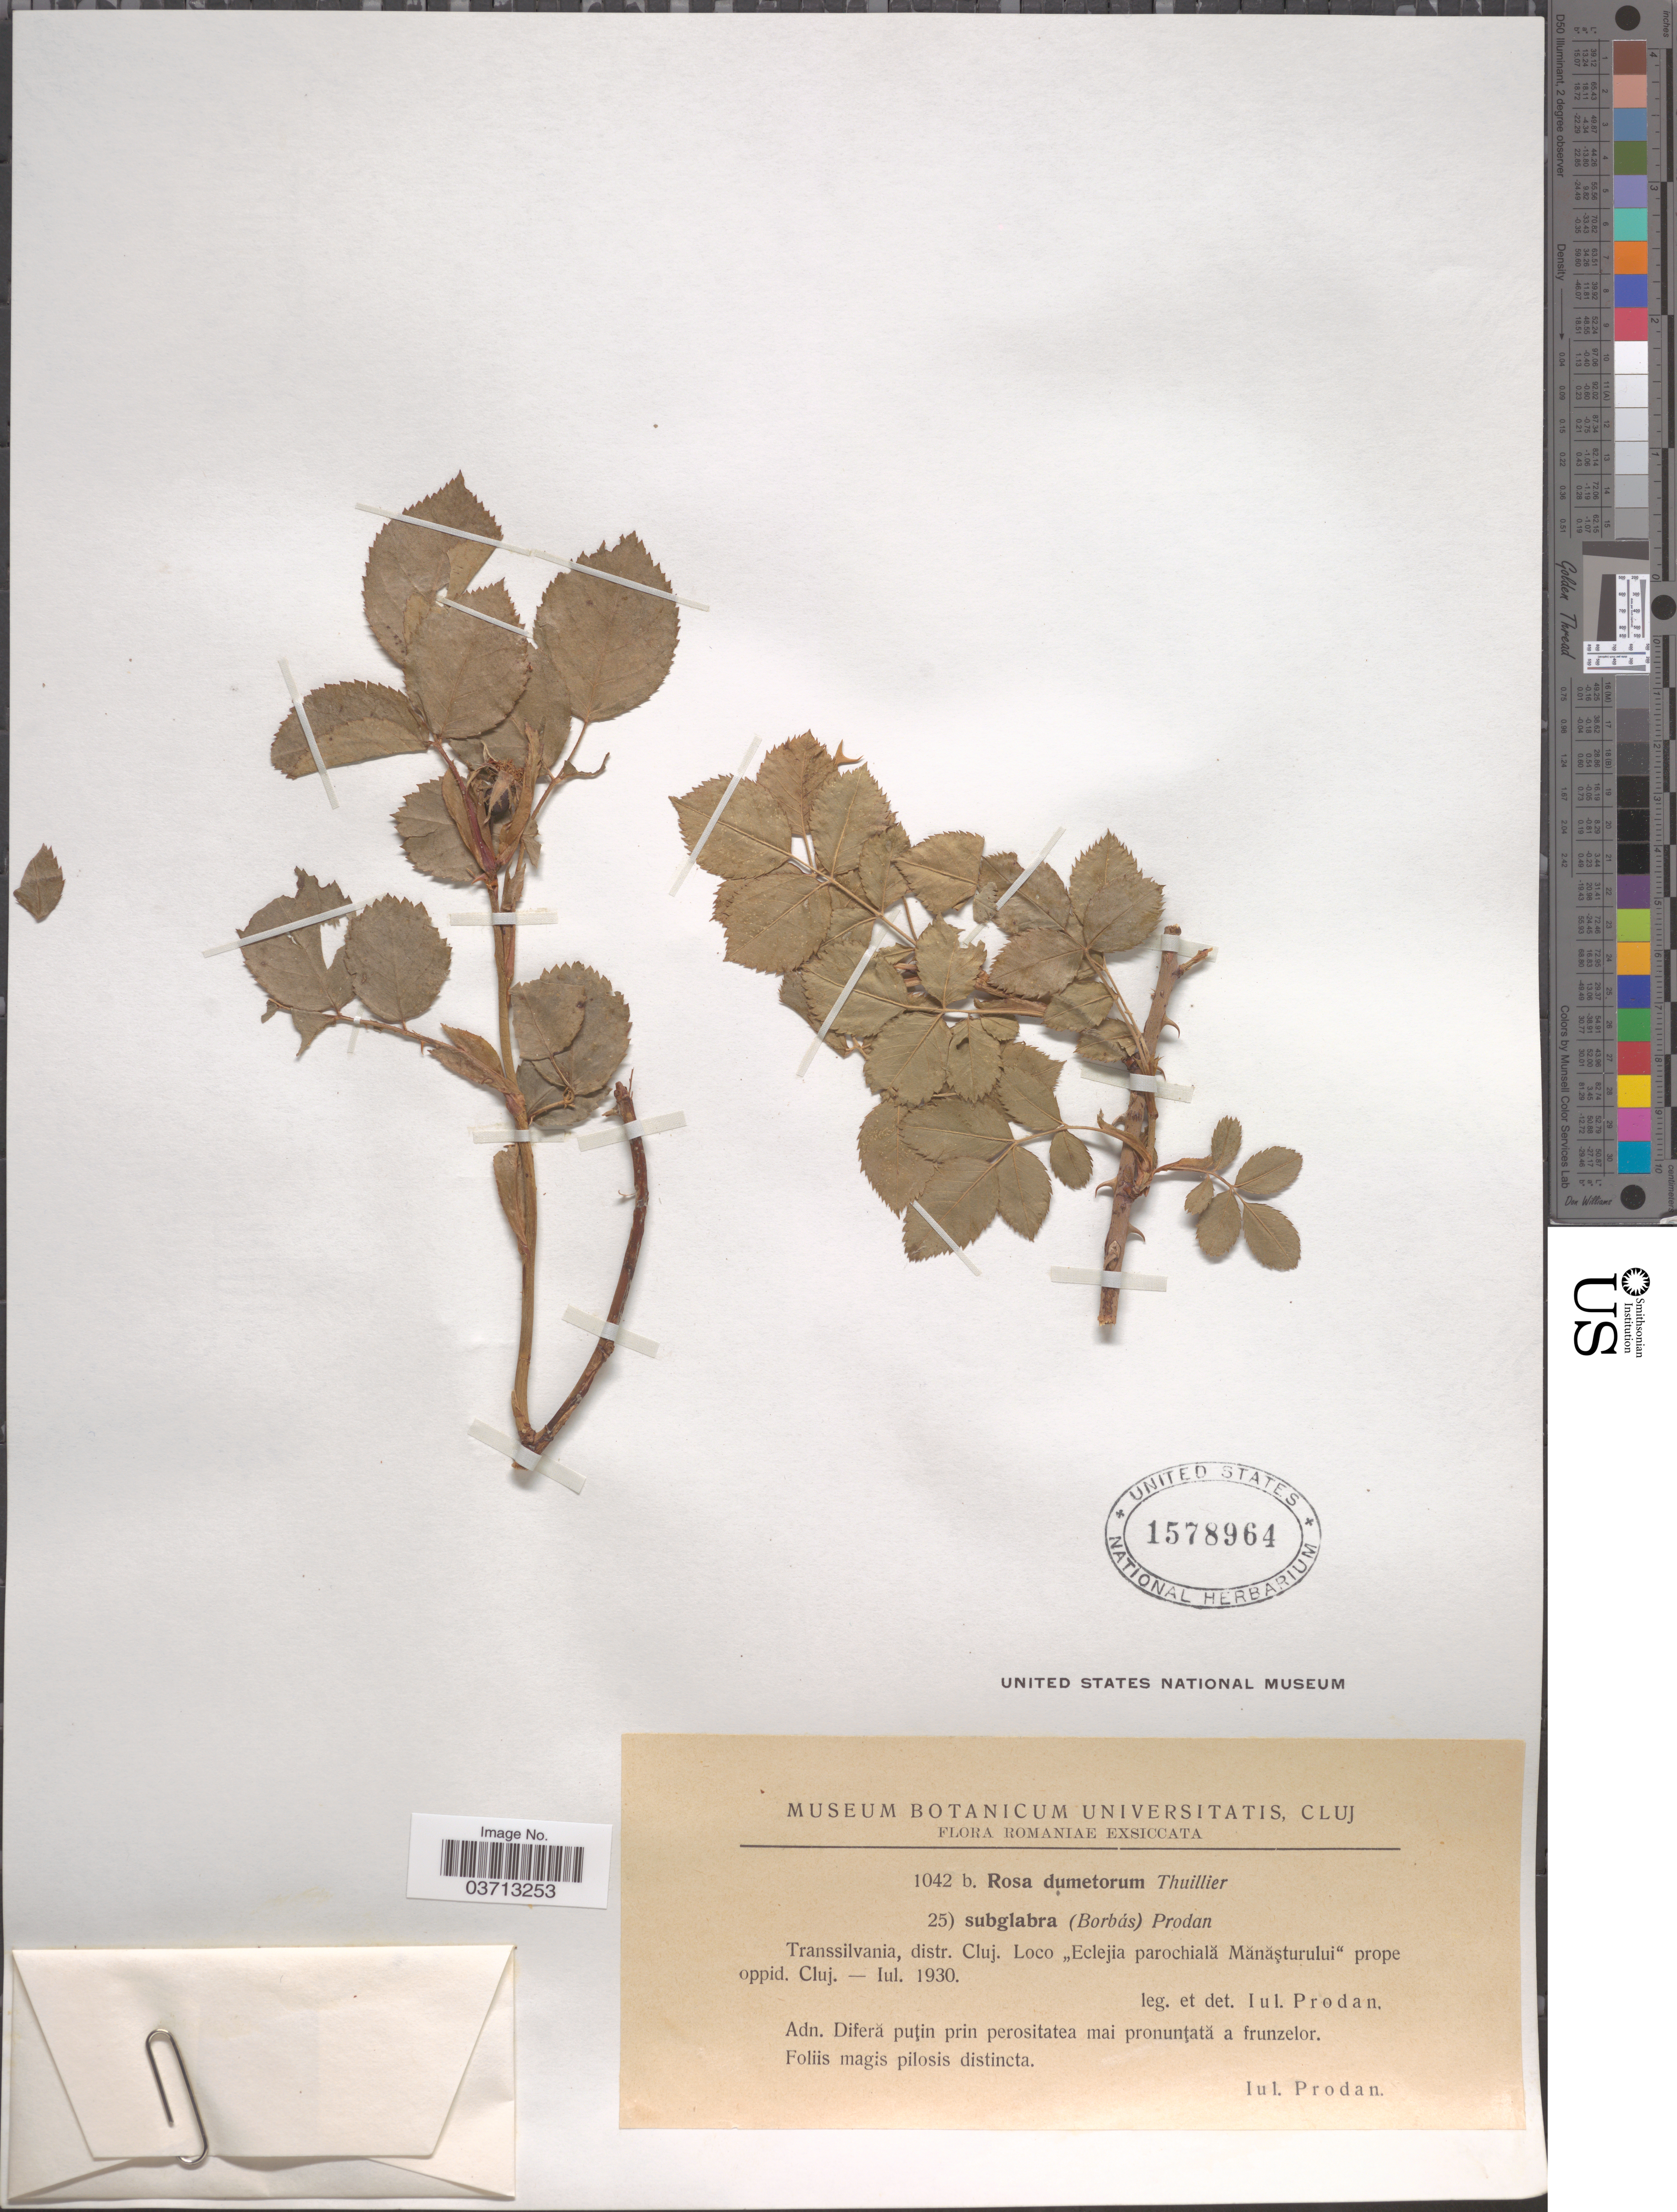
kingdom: Plantae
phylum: Tracheophyta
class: Magnoliopsida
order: Rosales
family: Rosaceae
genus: Rosa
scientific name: Rosa dumetorum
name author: Lange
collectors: J. Prodan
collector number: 1042 b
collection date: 1930-07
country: Romania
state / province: Cluj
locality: Transsilvania, distr. Cluj. Loco "Eclejia parochială Mănăşturului" prope oppid. Cluj.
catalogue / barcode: US 1578964